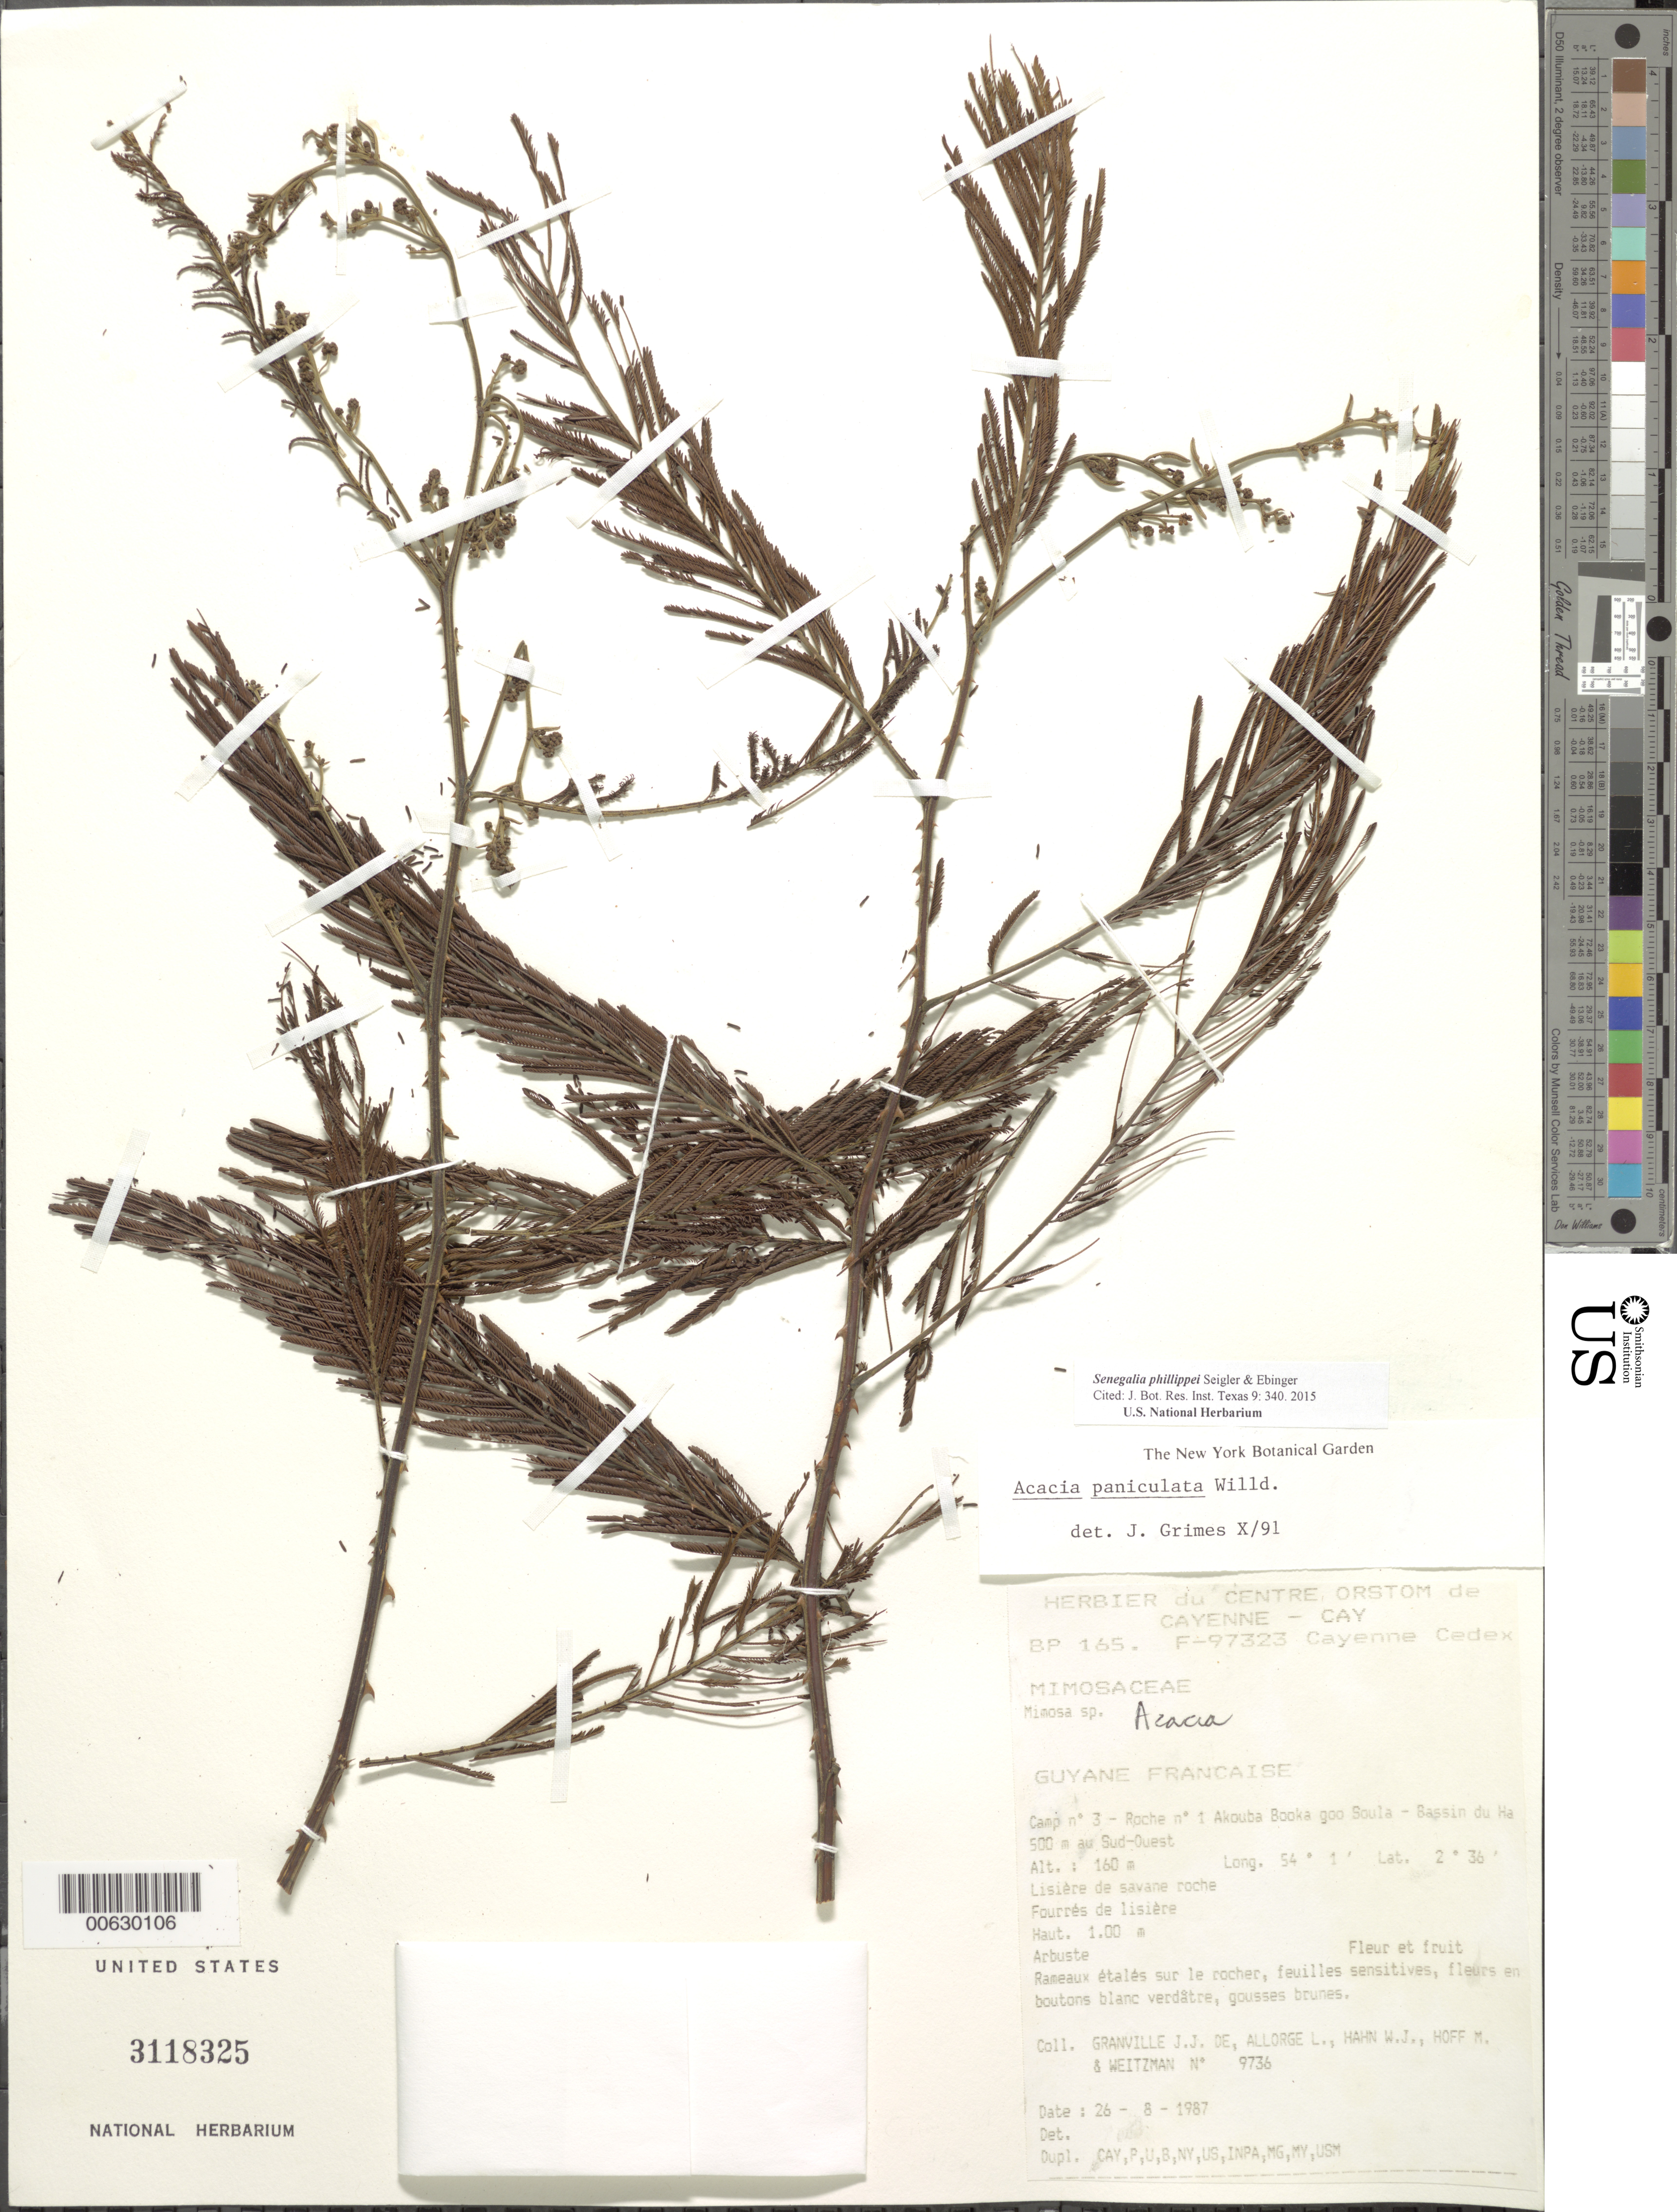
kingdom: Plantae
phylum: Tracheophyta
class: Magnoliopsida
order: Fabales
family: Fabaceae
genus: Senegalia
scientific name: Senegalia phillippei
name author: Seigler & Ebinger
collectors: J.-J. de Granville, L. Allorge, W. J. Hahn, M. Hoff & A. L. Weitzman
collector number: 9736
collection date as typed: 26-Aug-87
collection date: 1987-08-26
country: French Guiana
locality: Akouba Booka goo Soula, Camp #3, Roche no. 1, Bassin du Haut-Marouini, 500 m au Sud-Ouest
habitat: Lisiere de savane roche. Fourres de lisiere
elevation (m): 160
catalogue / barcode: US 3118325